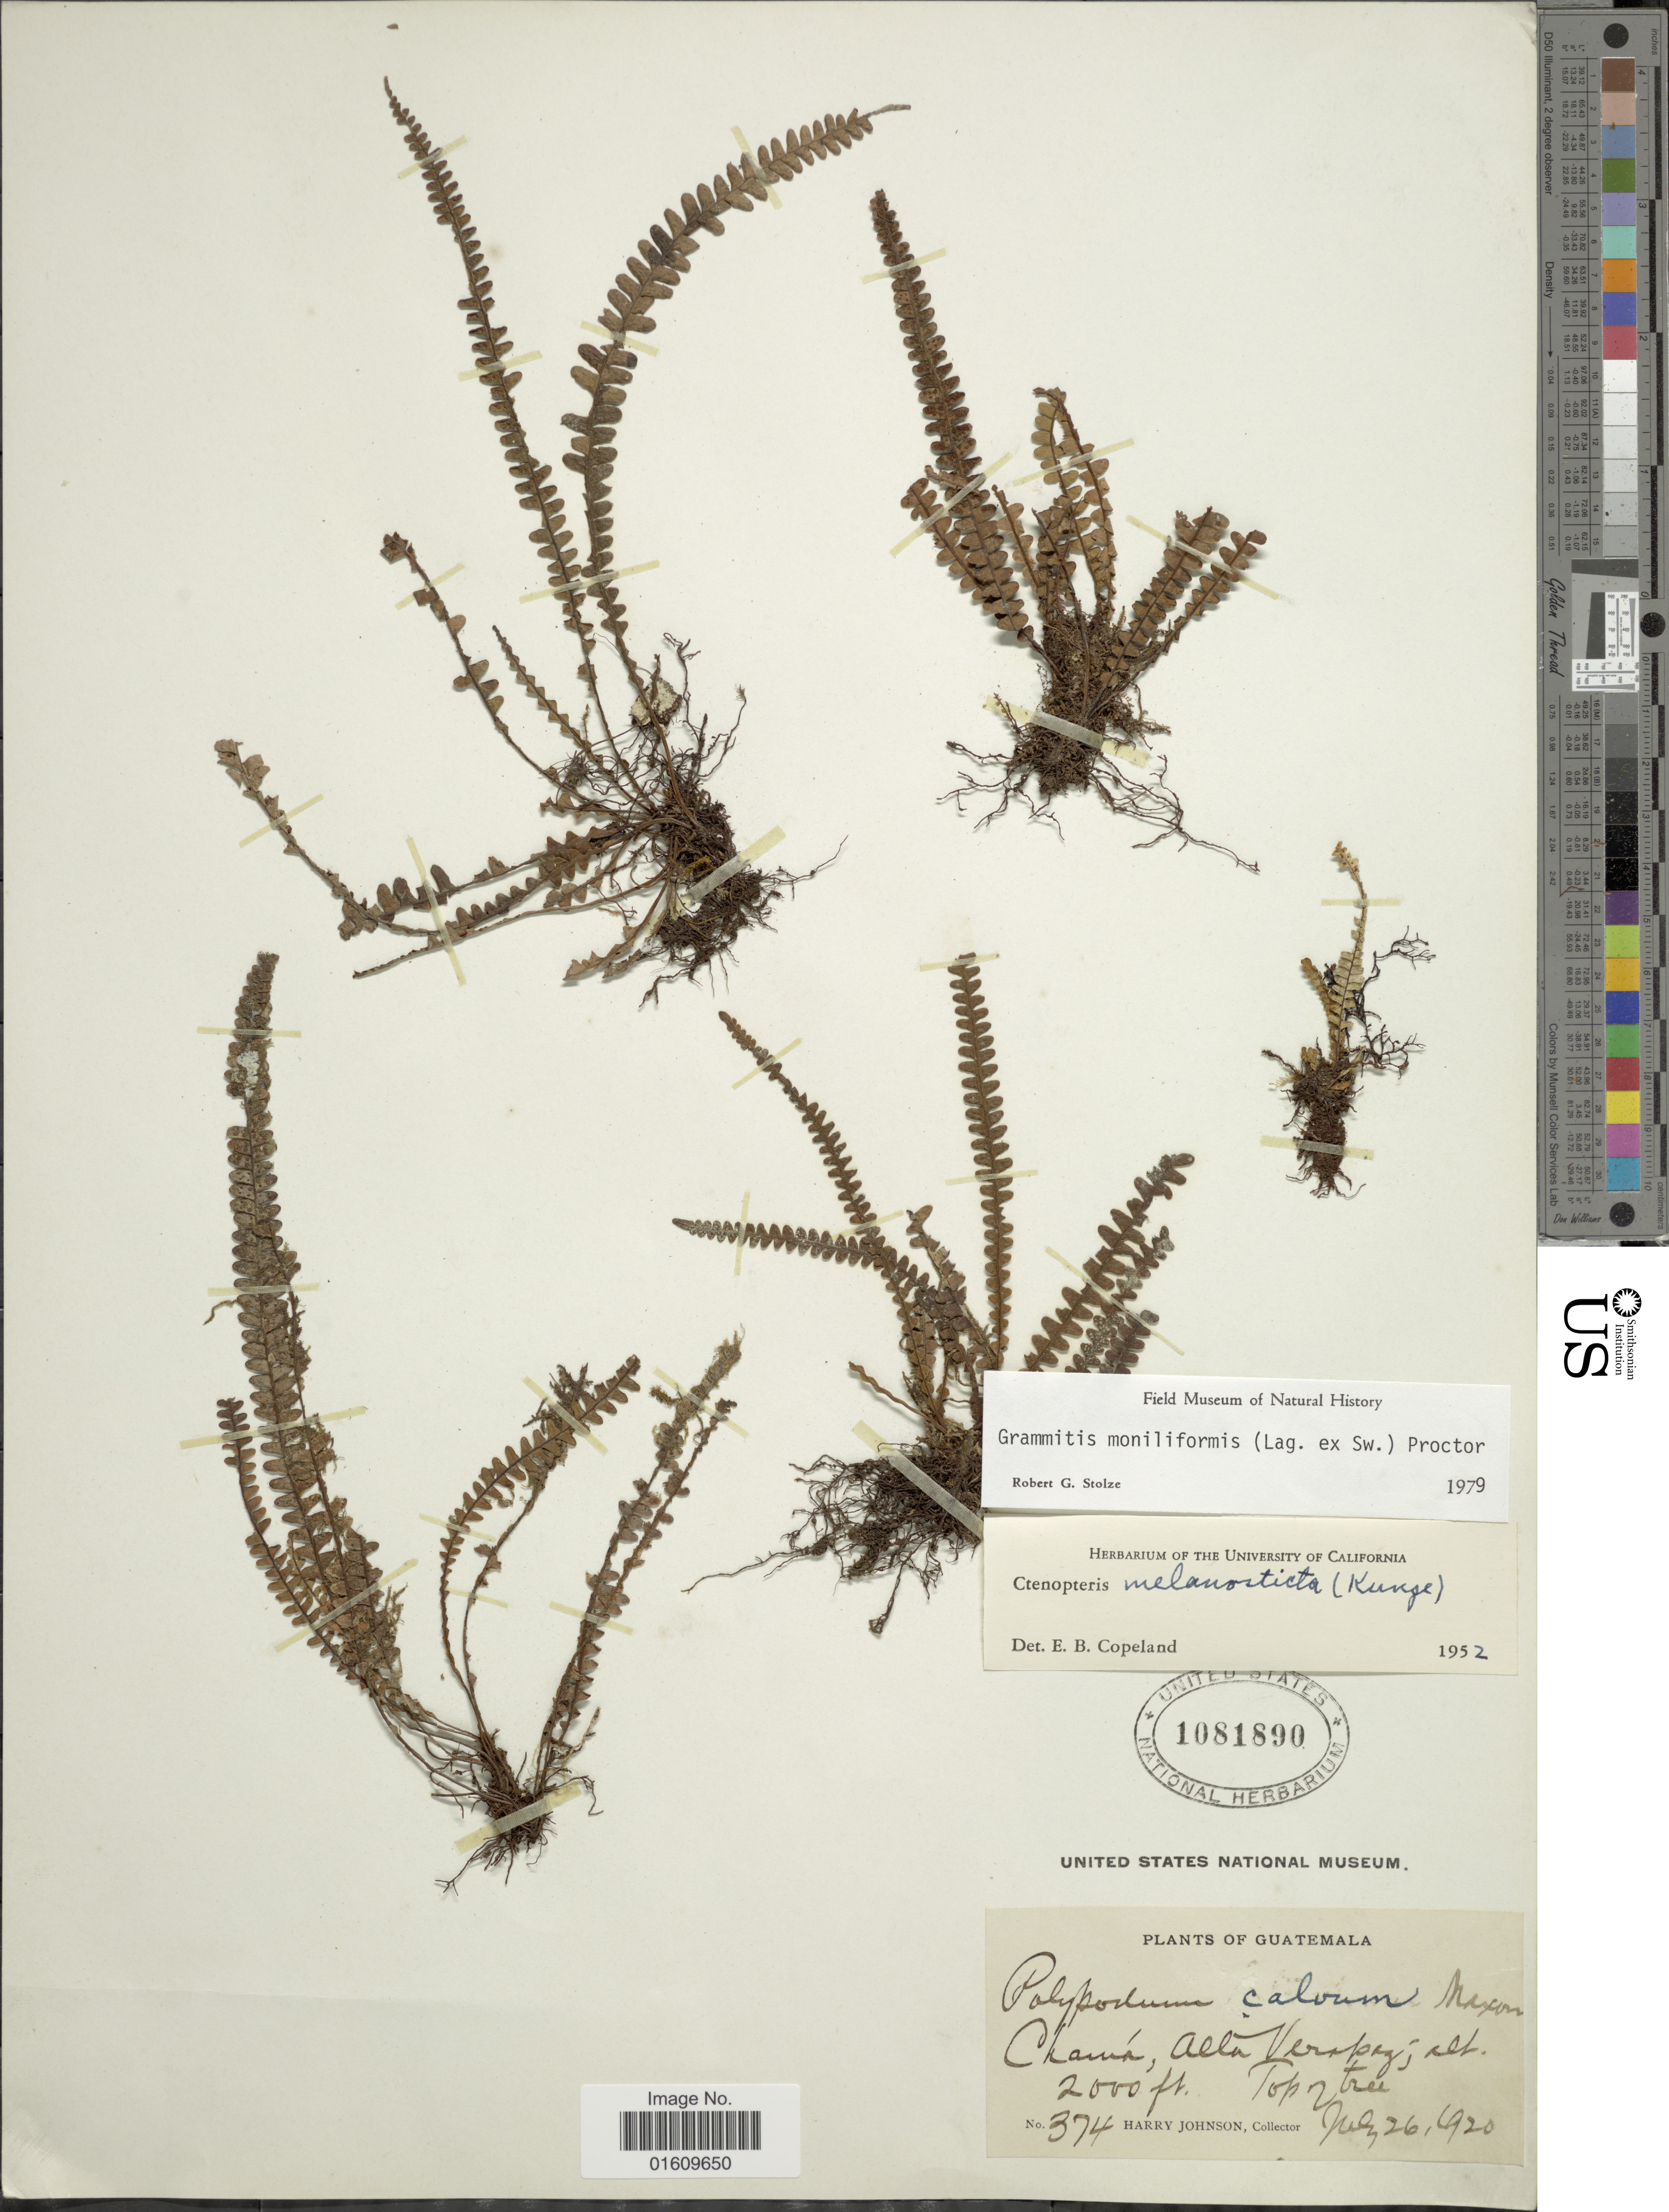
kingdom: Plantae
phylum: Tracheophyta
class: Polypodiopsida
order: Polypodiales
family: Polypodiaceae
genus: Melpomene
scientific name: Melpomene moniliformis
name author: (Lag. ex Sw.) A.R. Sm. & R.C. Moran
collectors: H. Johnson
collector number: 374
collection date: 1920-07-26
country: Guatemala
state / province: Alta Verapaz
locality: Chama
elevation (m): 610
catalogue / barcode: US 1081890